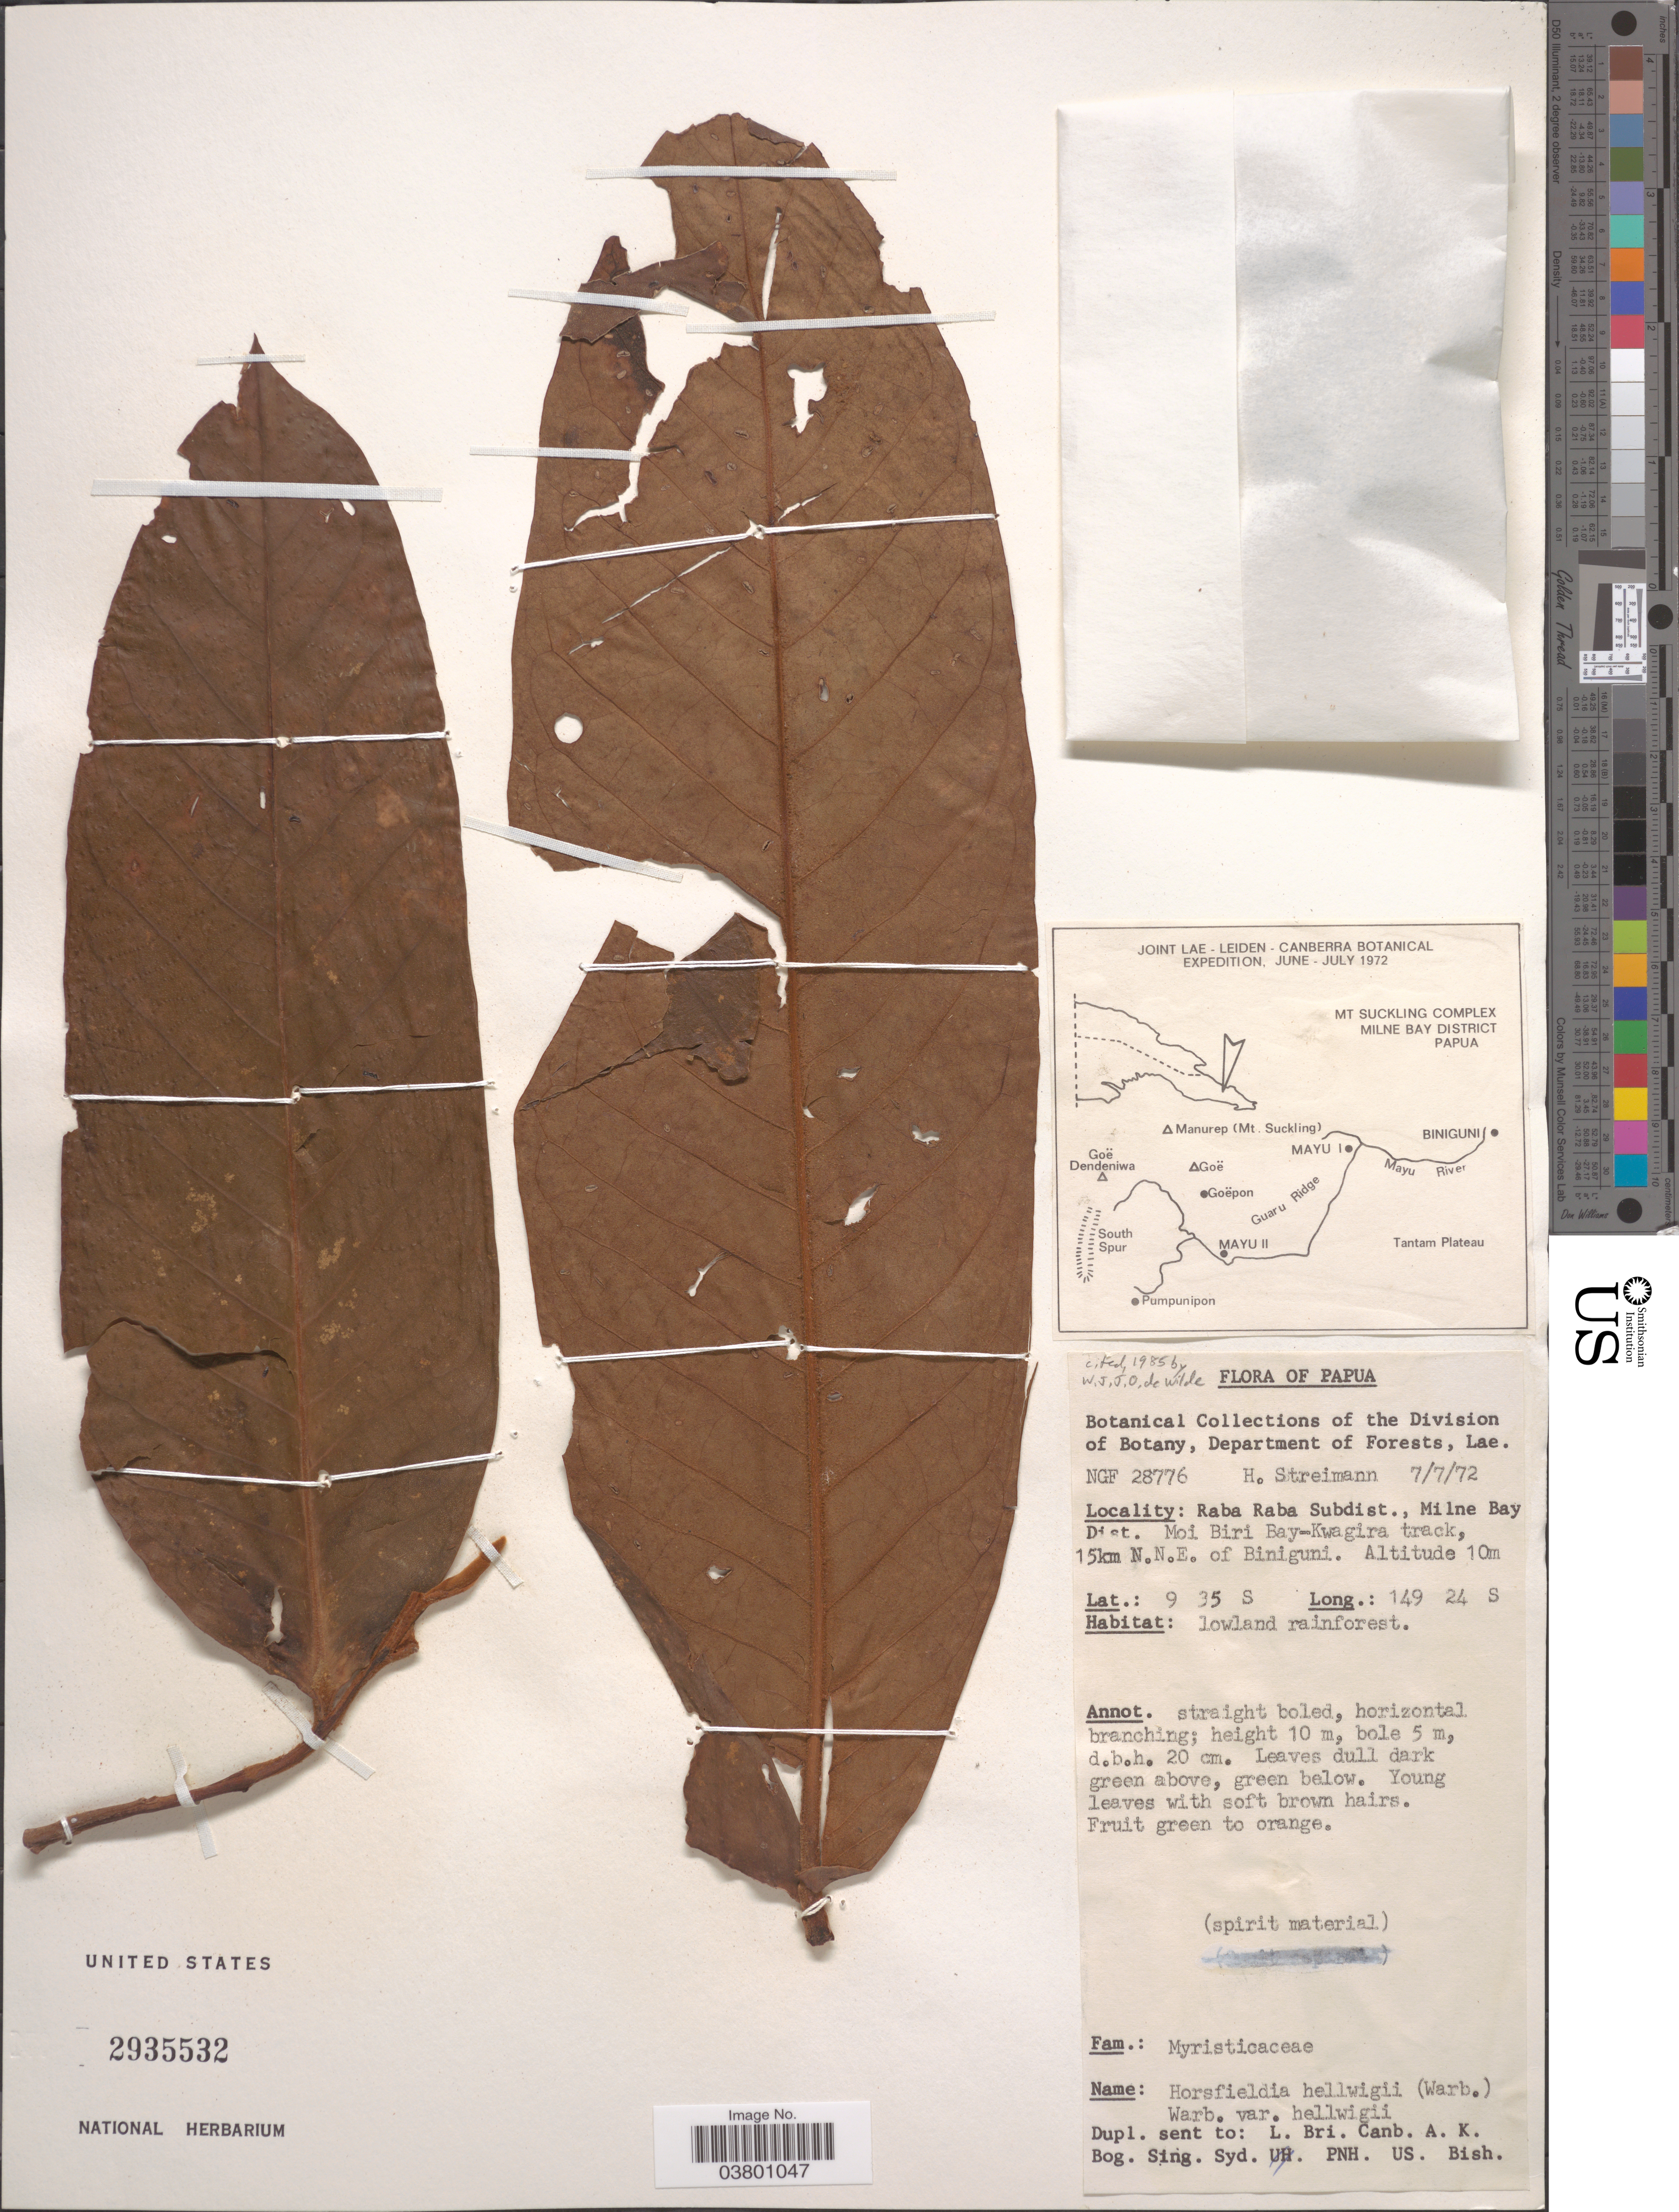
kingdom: Plantae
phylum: Tracheophyta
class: Magnoliopsida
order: Magnoliales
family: Myristicaceae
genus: Horsfieldia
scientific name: Horsfieldia hellwigii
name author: Warb.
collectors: H. Streimann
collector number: NGF 28776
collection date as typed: Transcribed d/m/y: 7/7/72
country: Papua New Guinea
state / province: Milne Bay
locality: Papua. Raba Raba Subdist., Milne Bay Dist. Moi Biri Bay-Kwagira track, 15km N.N.E. of Biniguni.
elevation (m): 10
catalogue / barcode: US 2935532